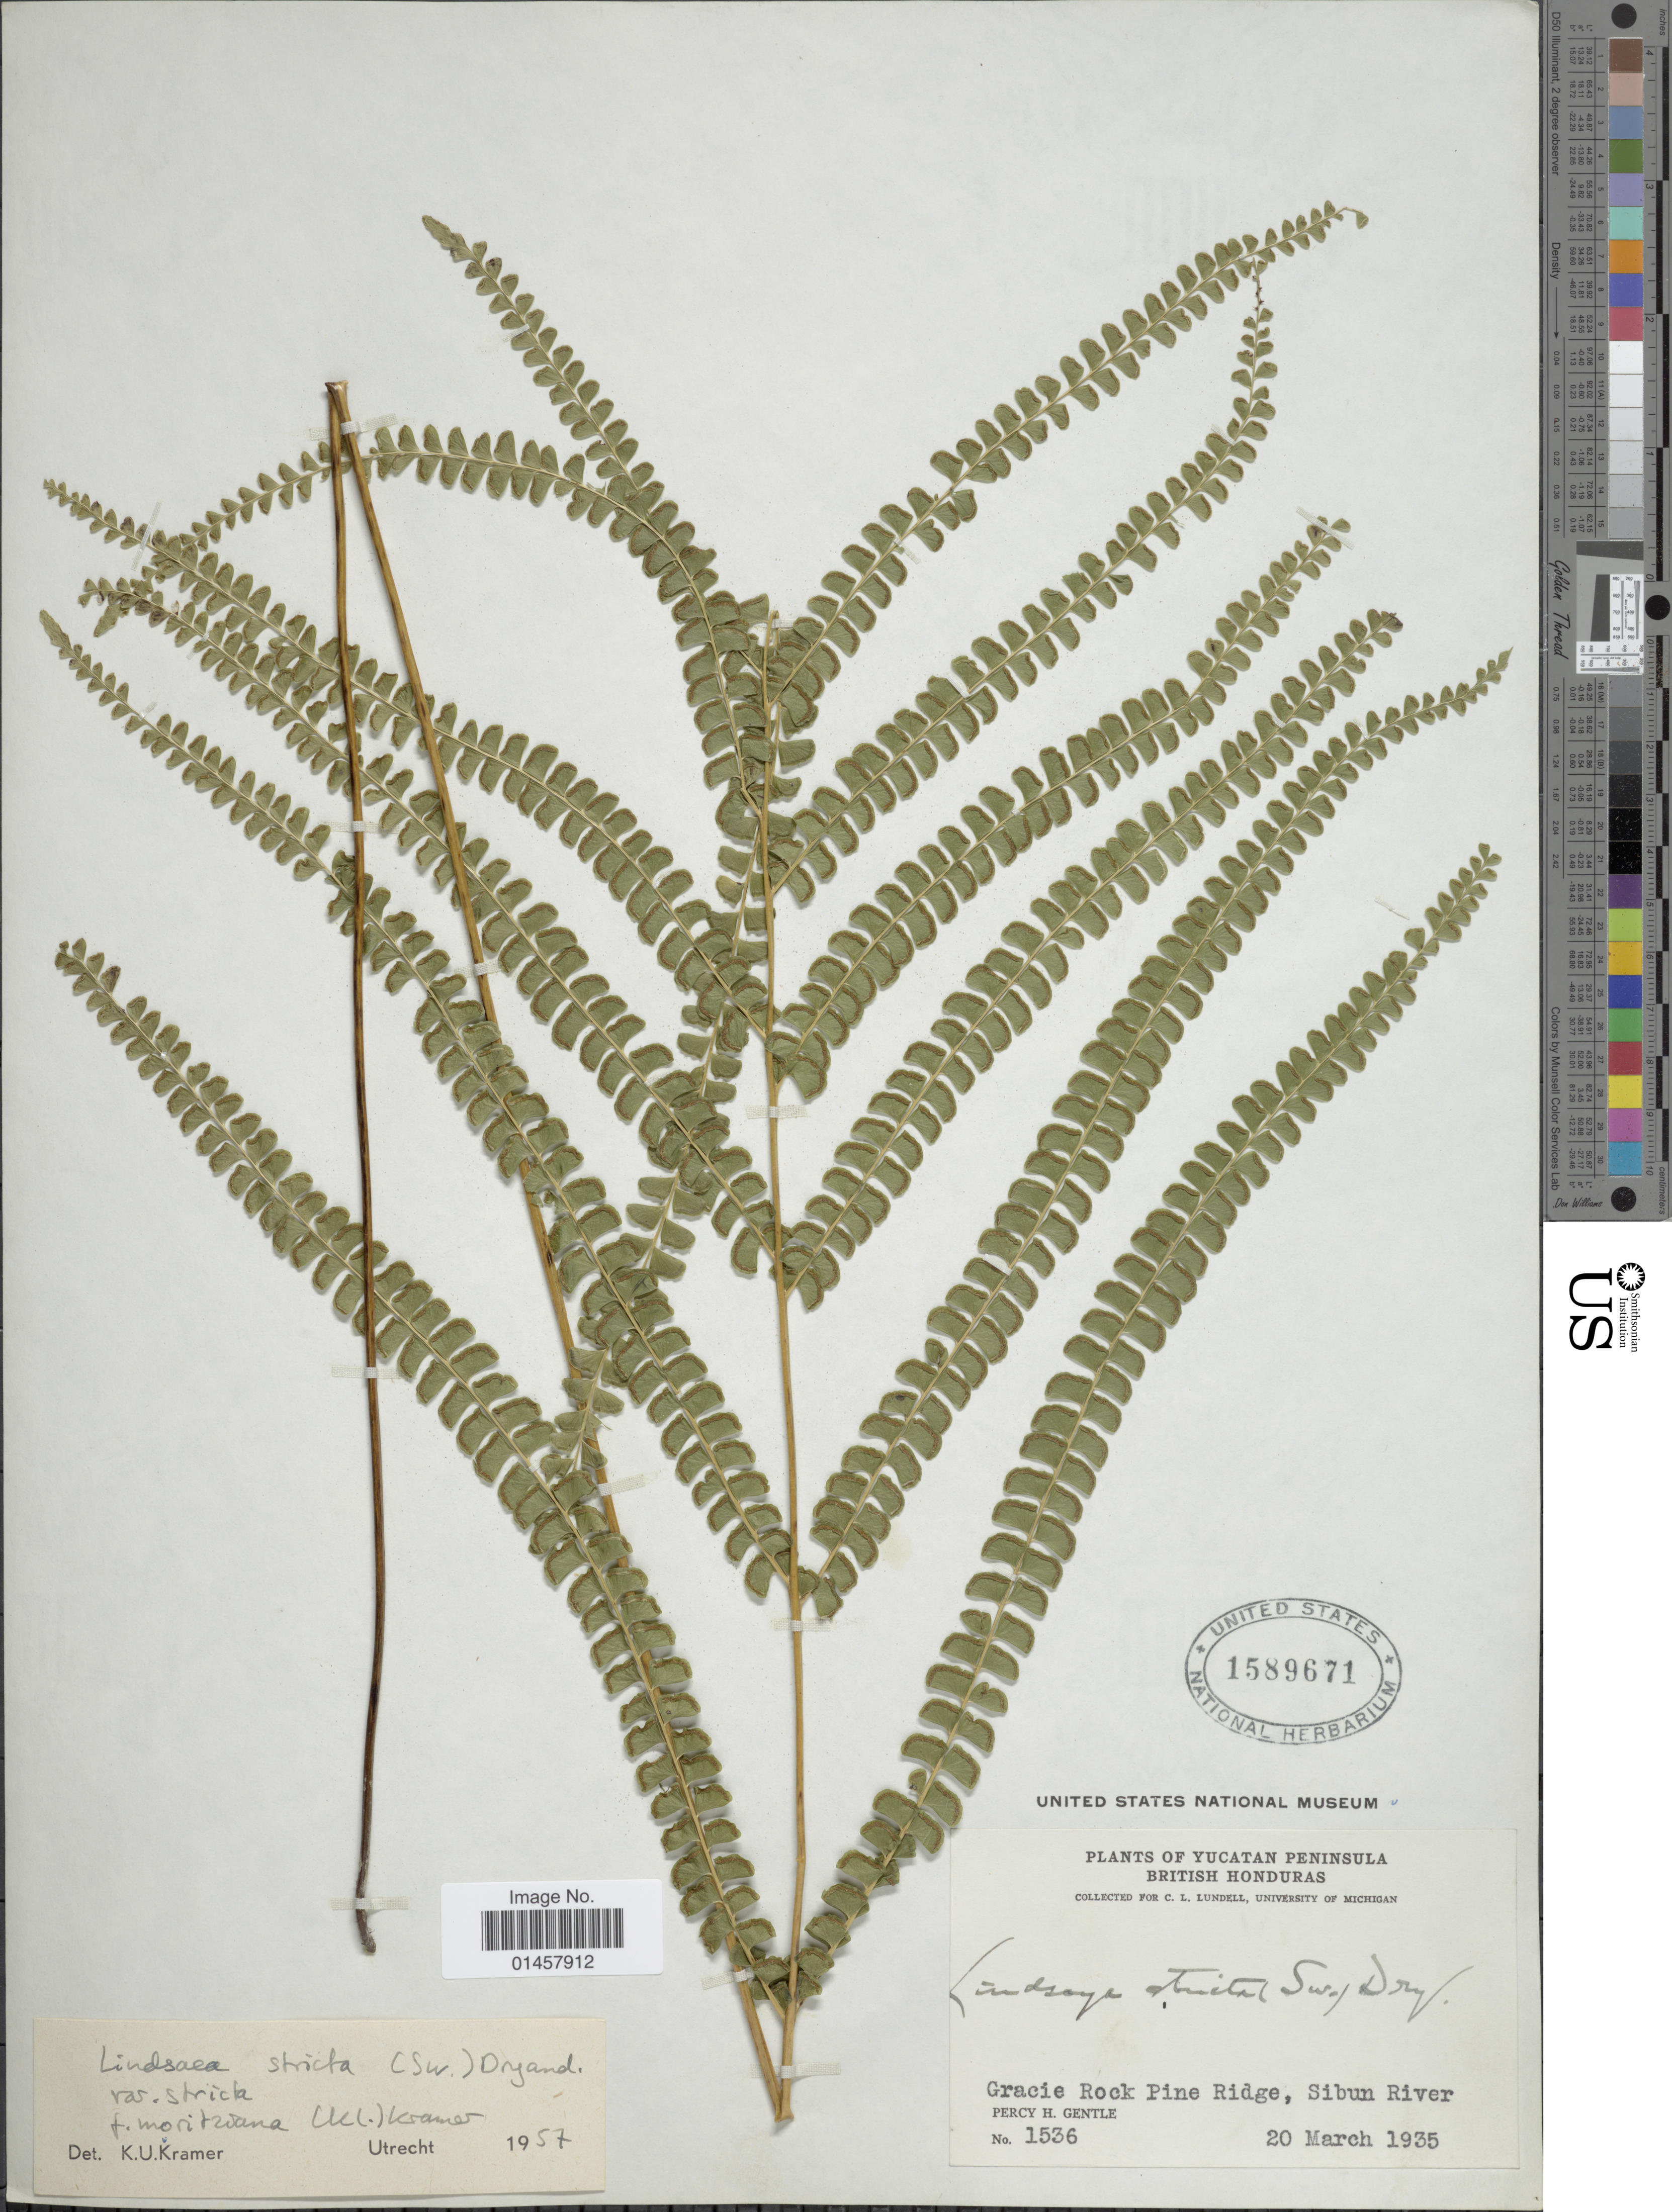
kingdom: Plantae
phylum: Tracheophyta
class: Polypodiopsida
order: Polypodiales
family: Lindsaeaceae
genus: Lindsaea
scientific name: Lindsaea stricta f. moritziana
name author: K.U. Kramer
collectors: P. H. Gentle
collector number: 1536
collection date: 1935-03-20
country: Belize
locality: Yucatan Peninsula, British Honduras, Gracie Rock Pine Ridge, Sibun River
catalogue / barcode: US 1589671